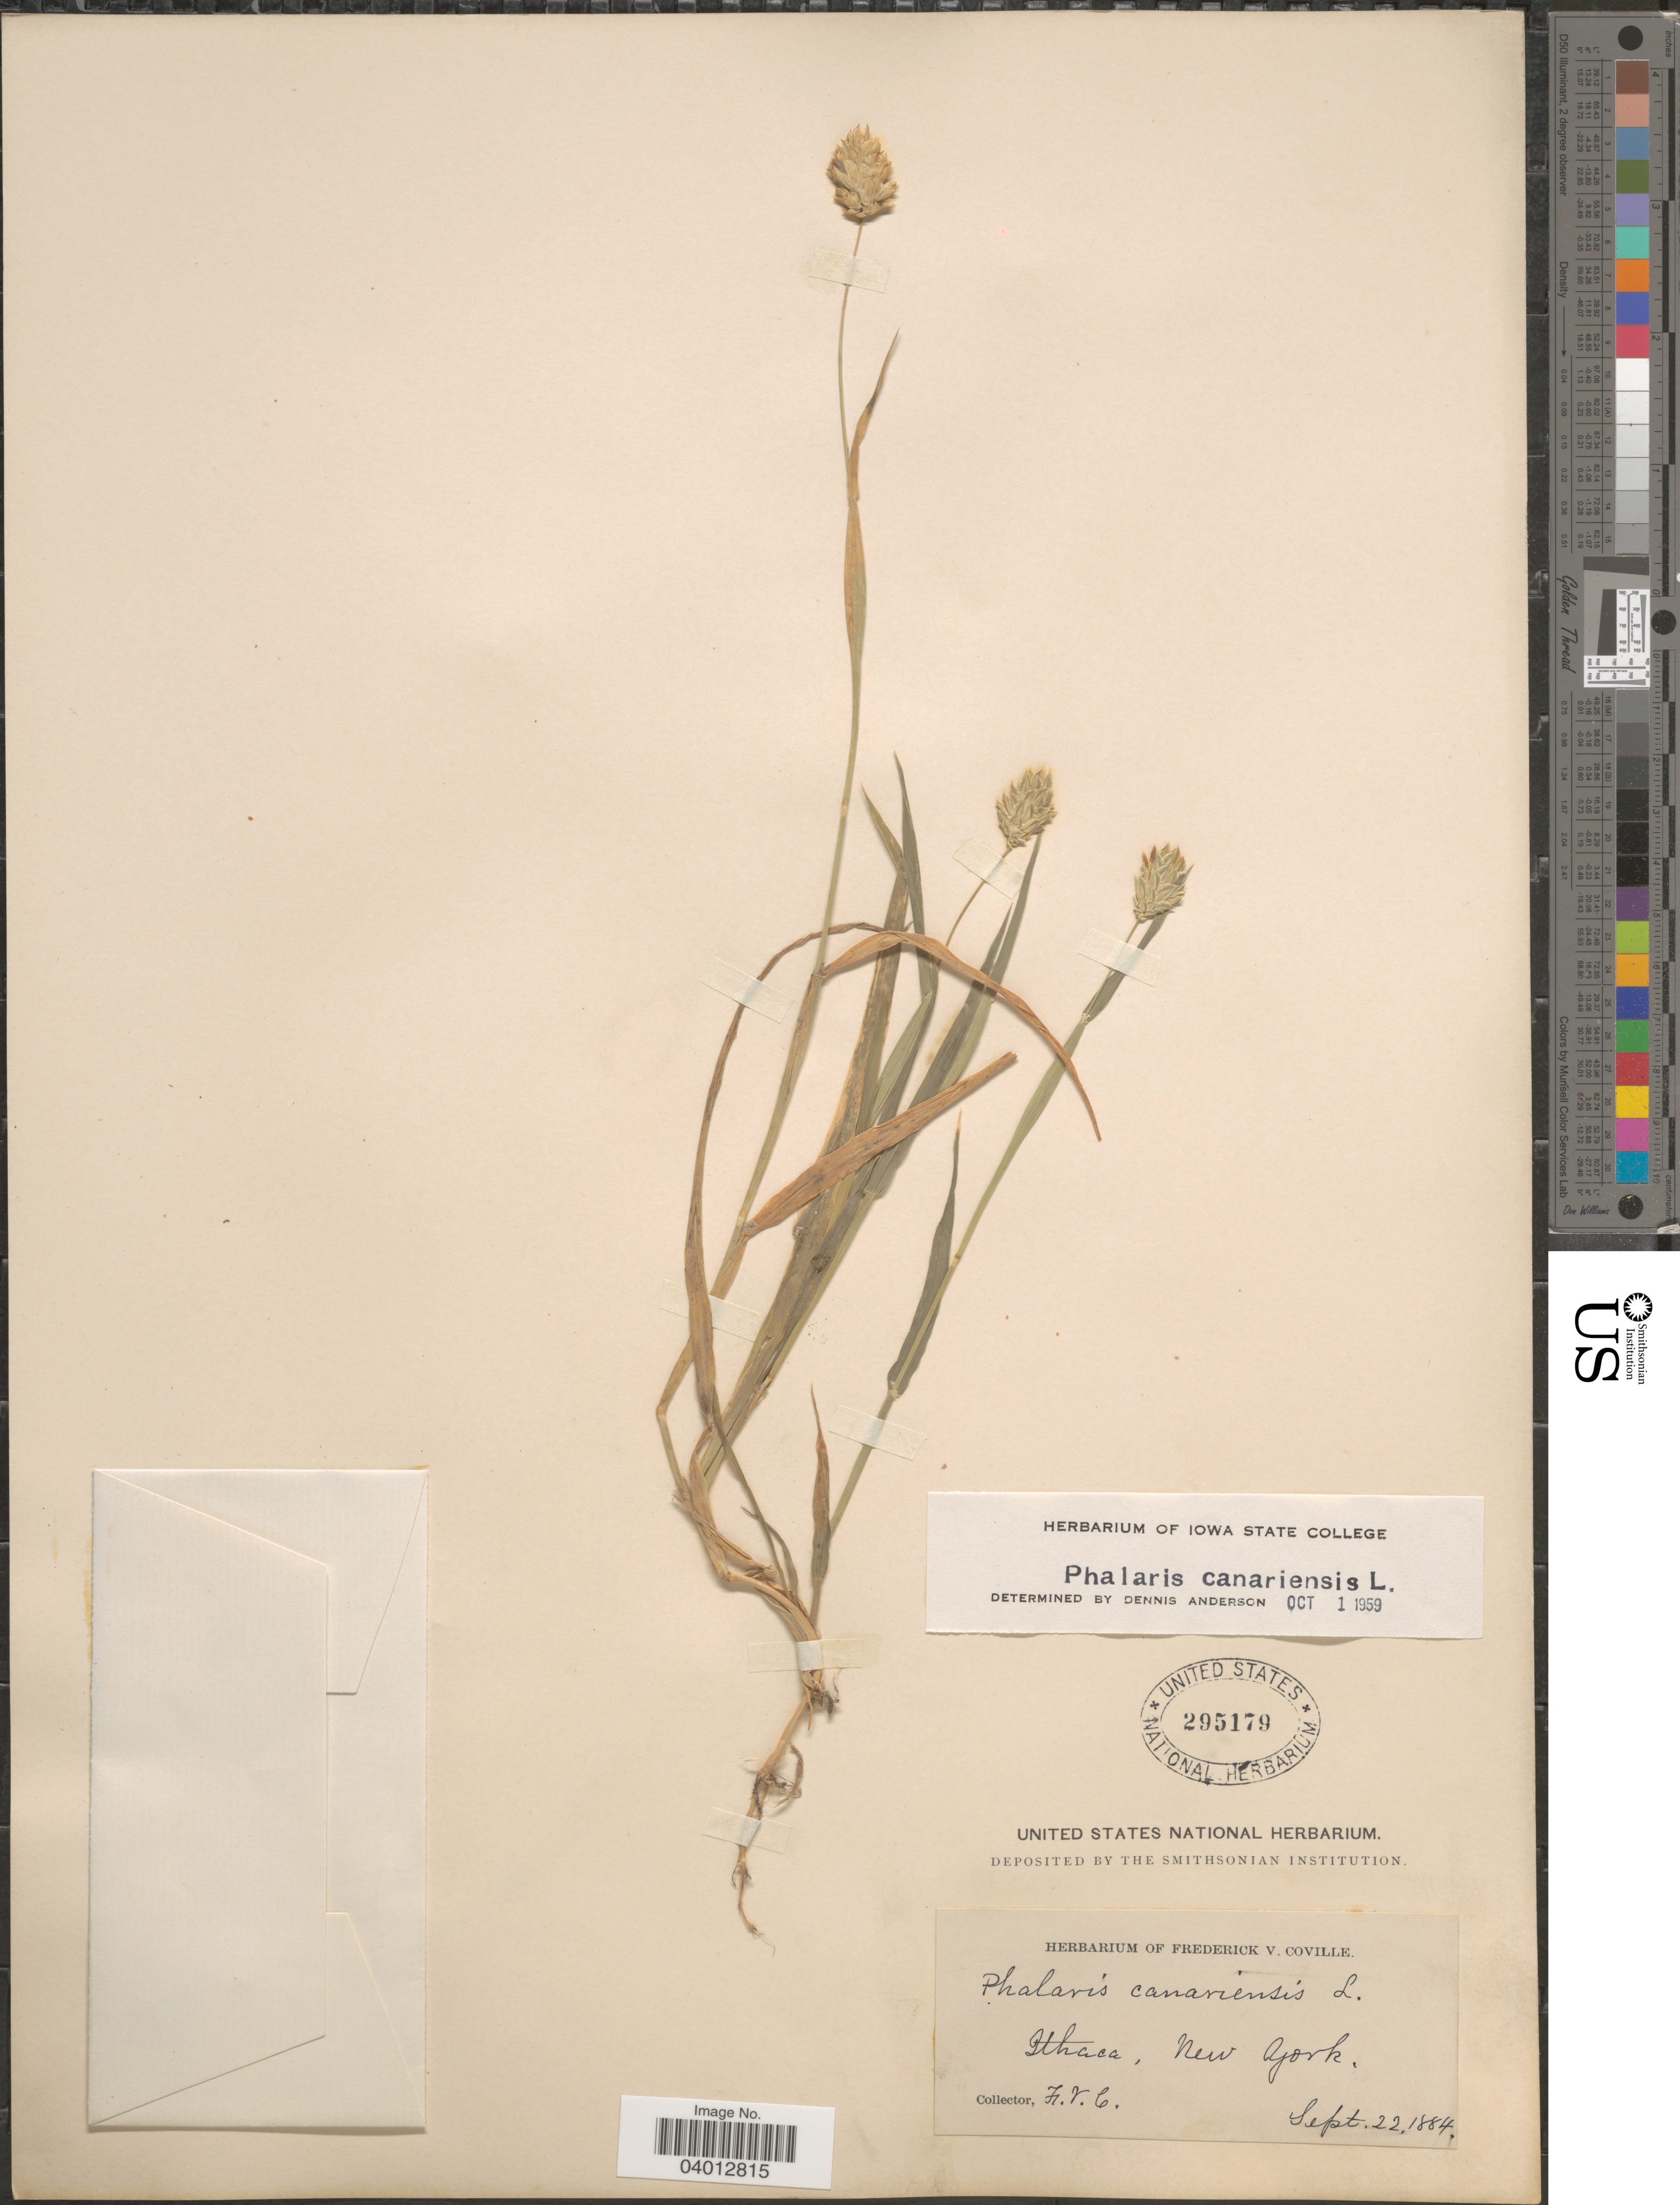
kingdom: Plantae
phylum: Tracheophyta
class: Liliopsida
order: Poales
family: Poaceae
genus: Phalaris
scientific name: Phalaris canariensis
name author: L.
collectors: F. V. Coville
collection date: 1884-09-22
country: United States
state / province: New York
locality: Ithaca.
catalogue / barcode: US 295179